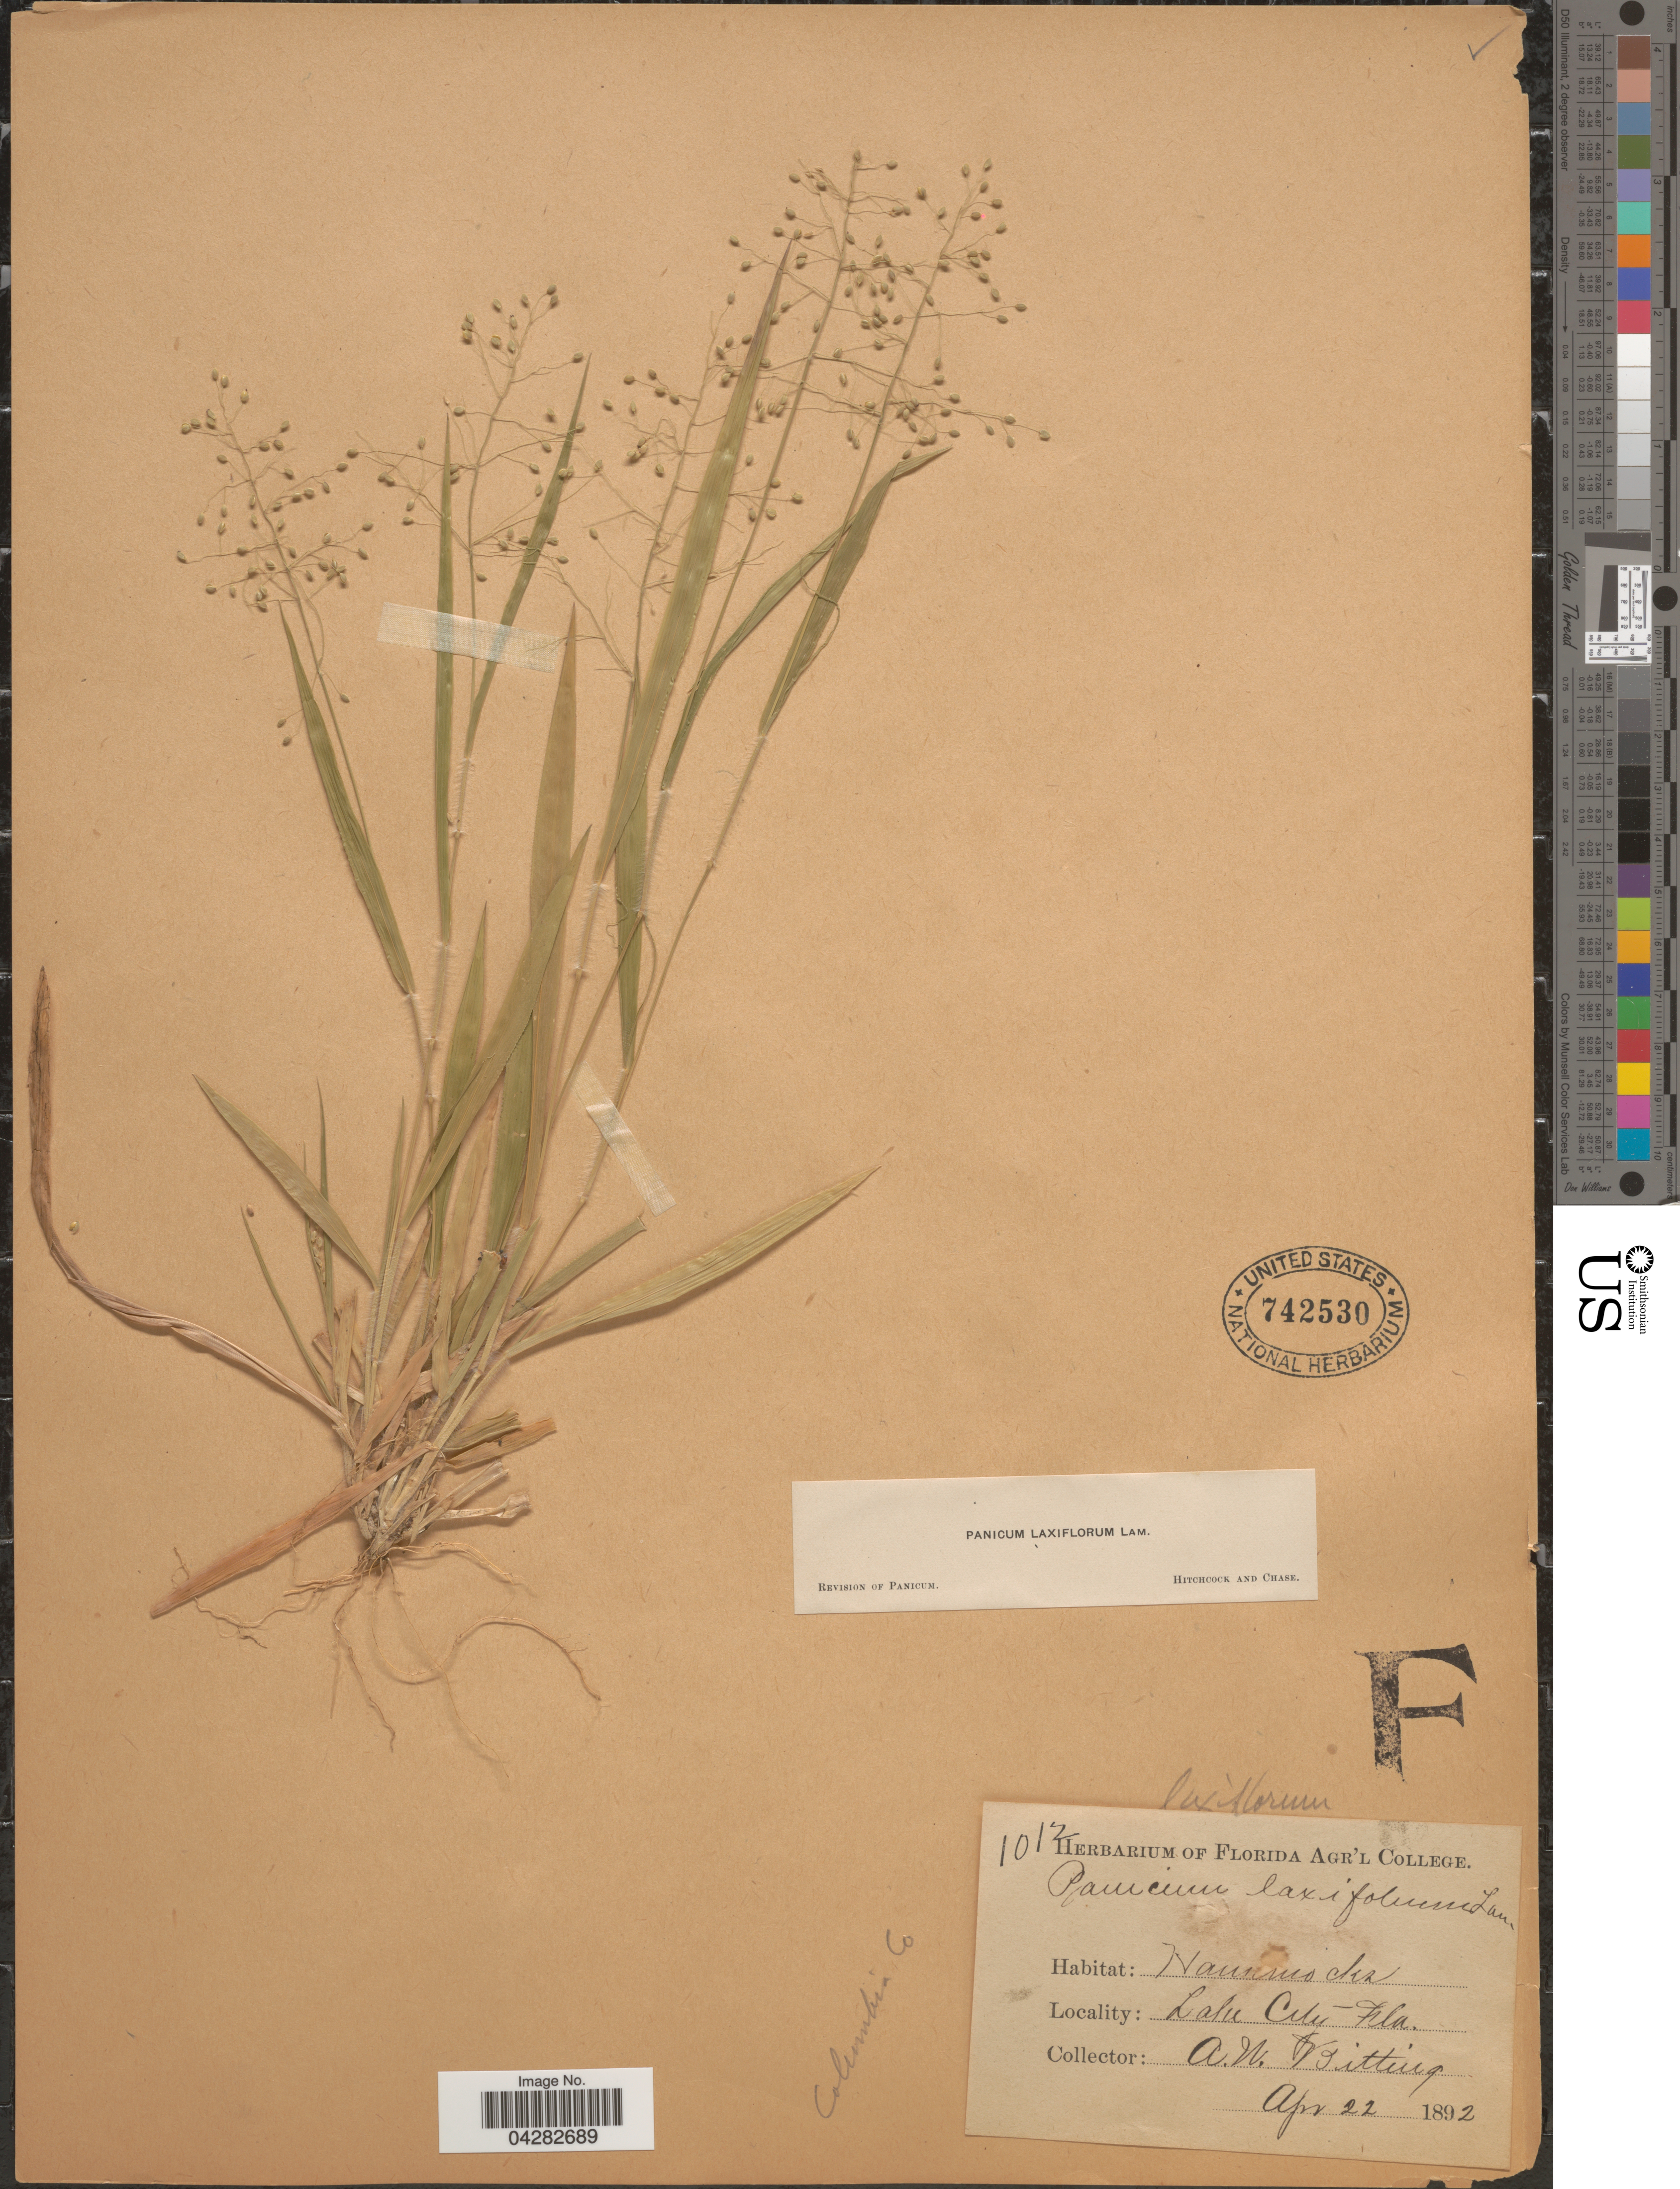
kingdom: Plantae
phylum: Tracheophyta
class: Liliopsida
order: Poales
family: Poaceae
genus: Dichanthelium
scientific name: Dichanthelium laxiflorum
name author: (Lam.) Gould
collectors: A. Bitting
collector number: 1012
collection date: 1892-04-22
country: United States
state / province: Florida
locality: Lake City. Columbia Co.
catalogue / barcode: US 742530